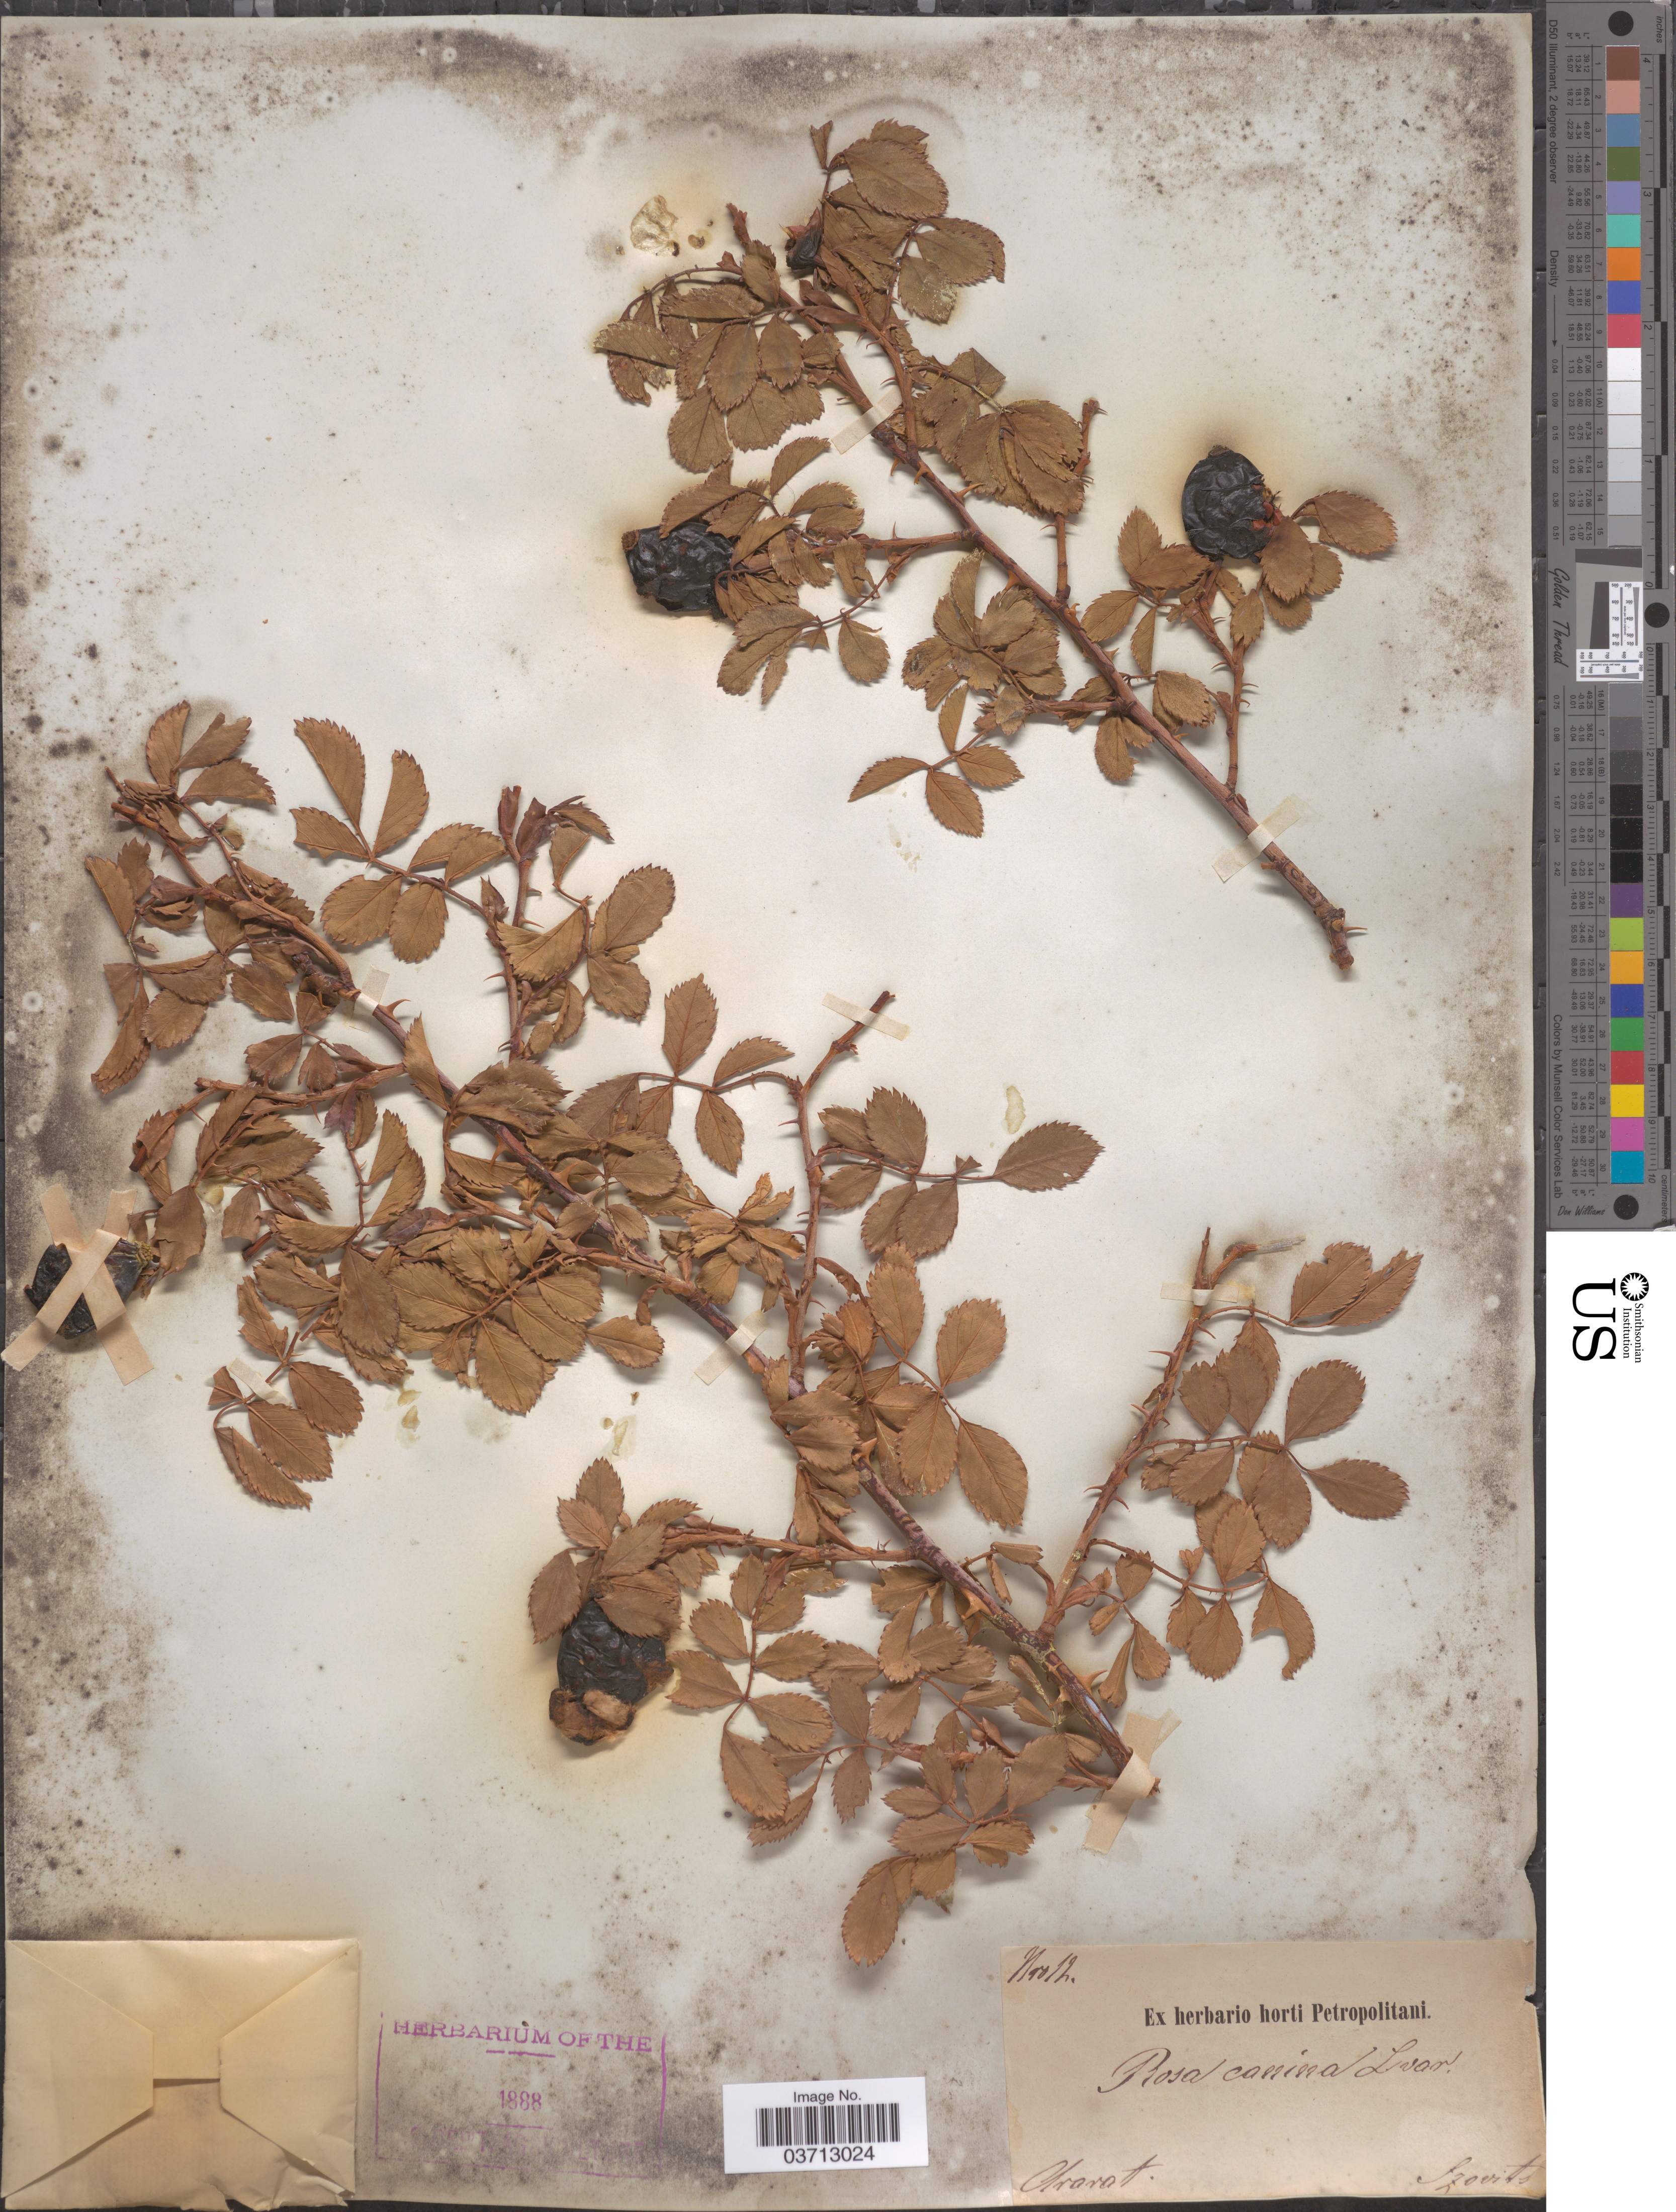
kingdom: Plantae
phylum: Tracheophyta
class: Magnoliopsida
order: Rosales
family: Rosaceae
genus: Rosa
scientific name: Rosa canina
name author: L.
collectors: Szovits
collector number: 12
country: Armenia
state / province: Ararat